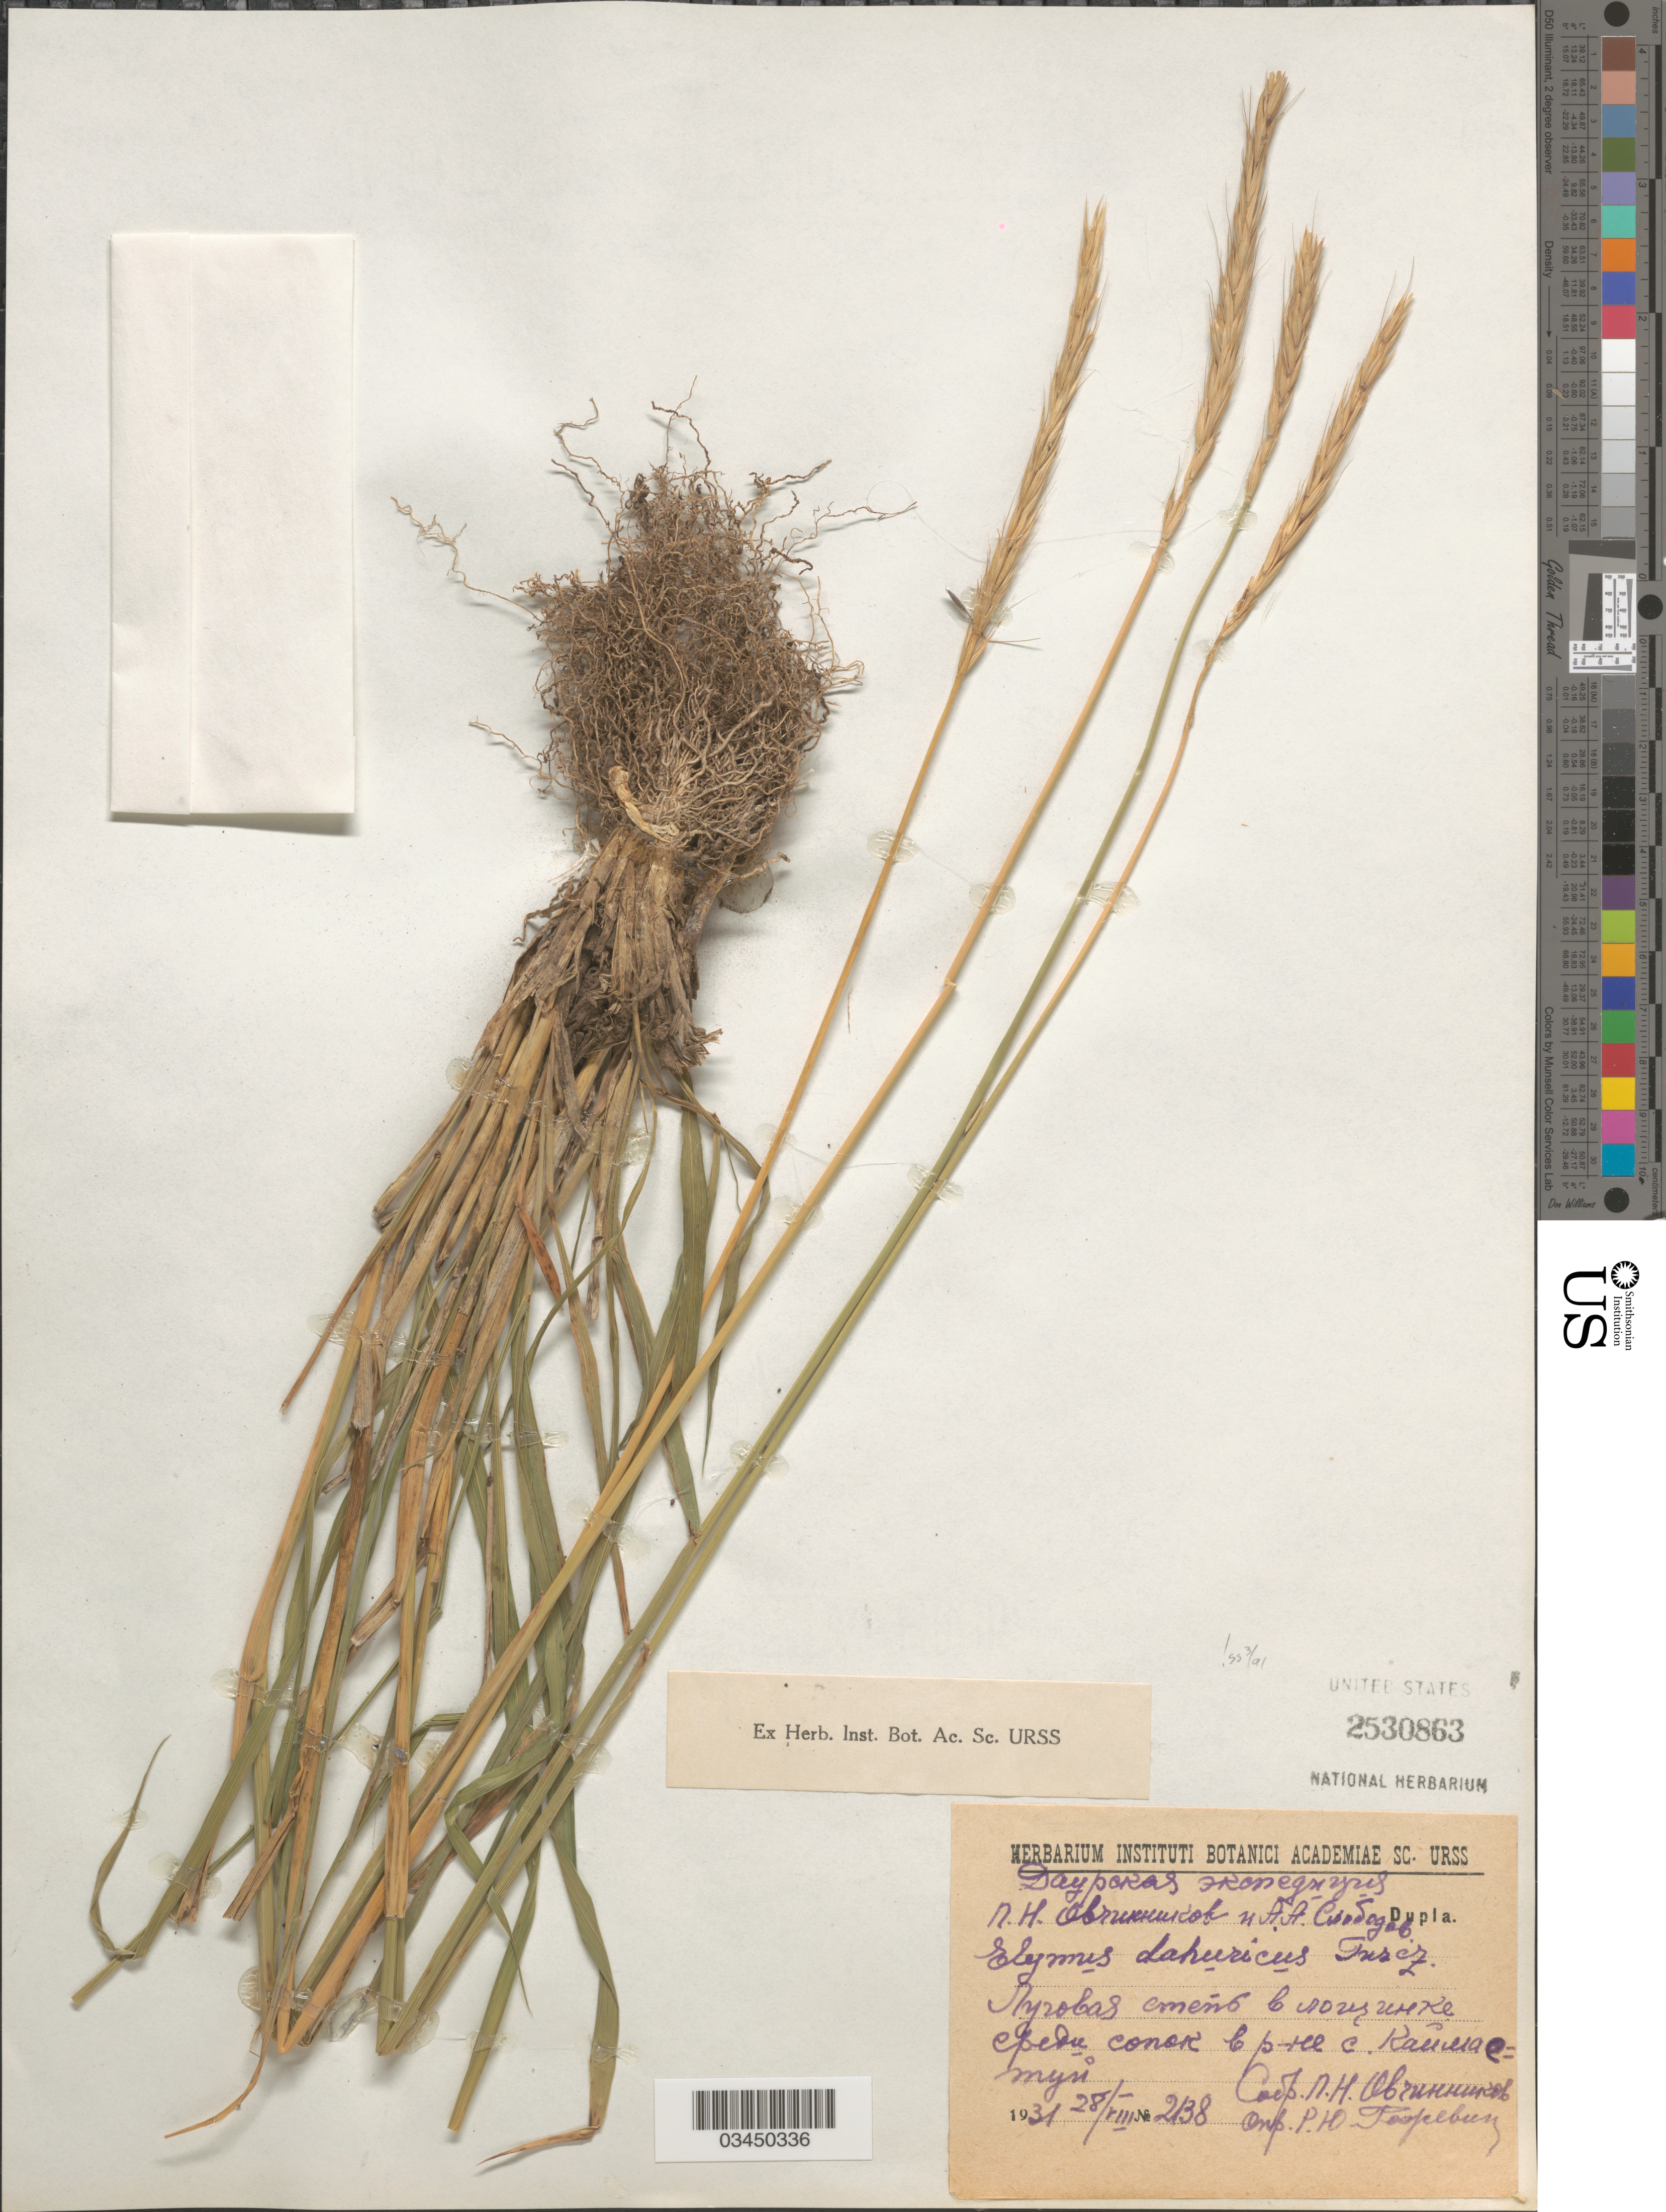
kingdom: Plantae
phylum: Tracheophyta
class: Liliopsida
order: Poales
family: Poaceae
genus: Elymus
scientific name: Elymus dahuricus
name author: Turcz. ex Griseb.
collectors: P. Ovchinnikov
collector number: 2138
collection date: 1931-08-28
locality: Mts near village Kaima-tuy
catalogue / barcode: US 2530863